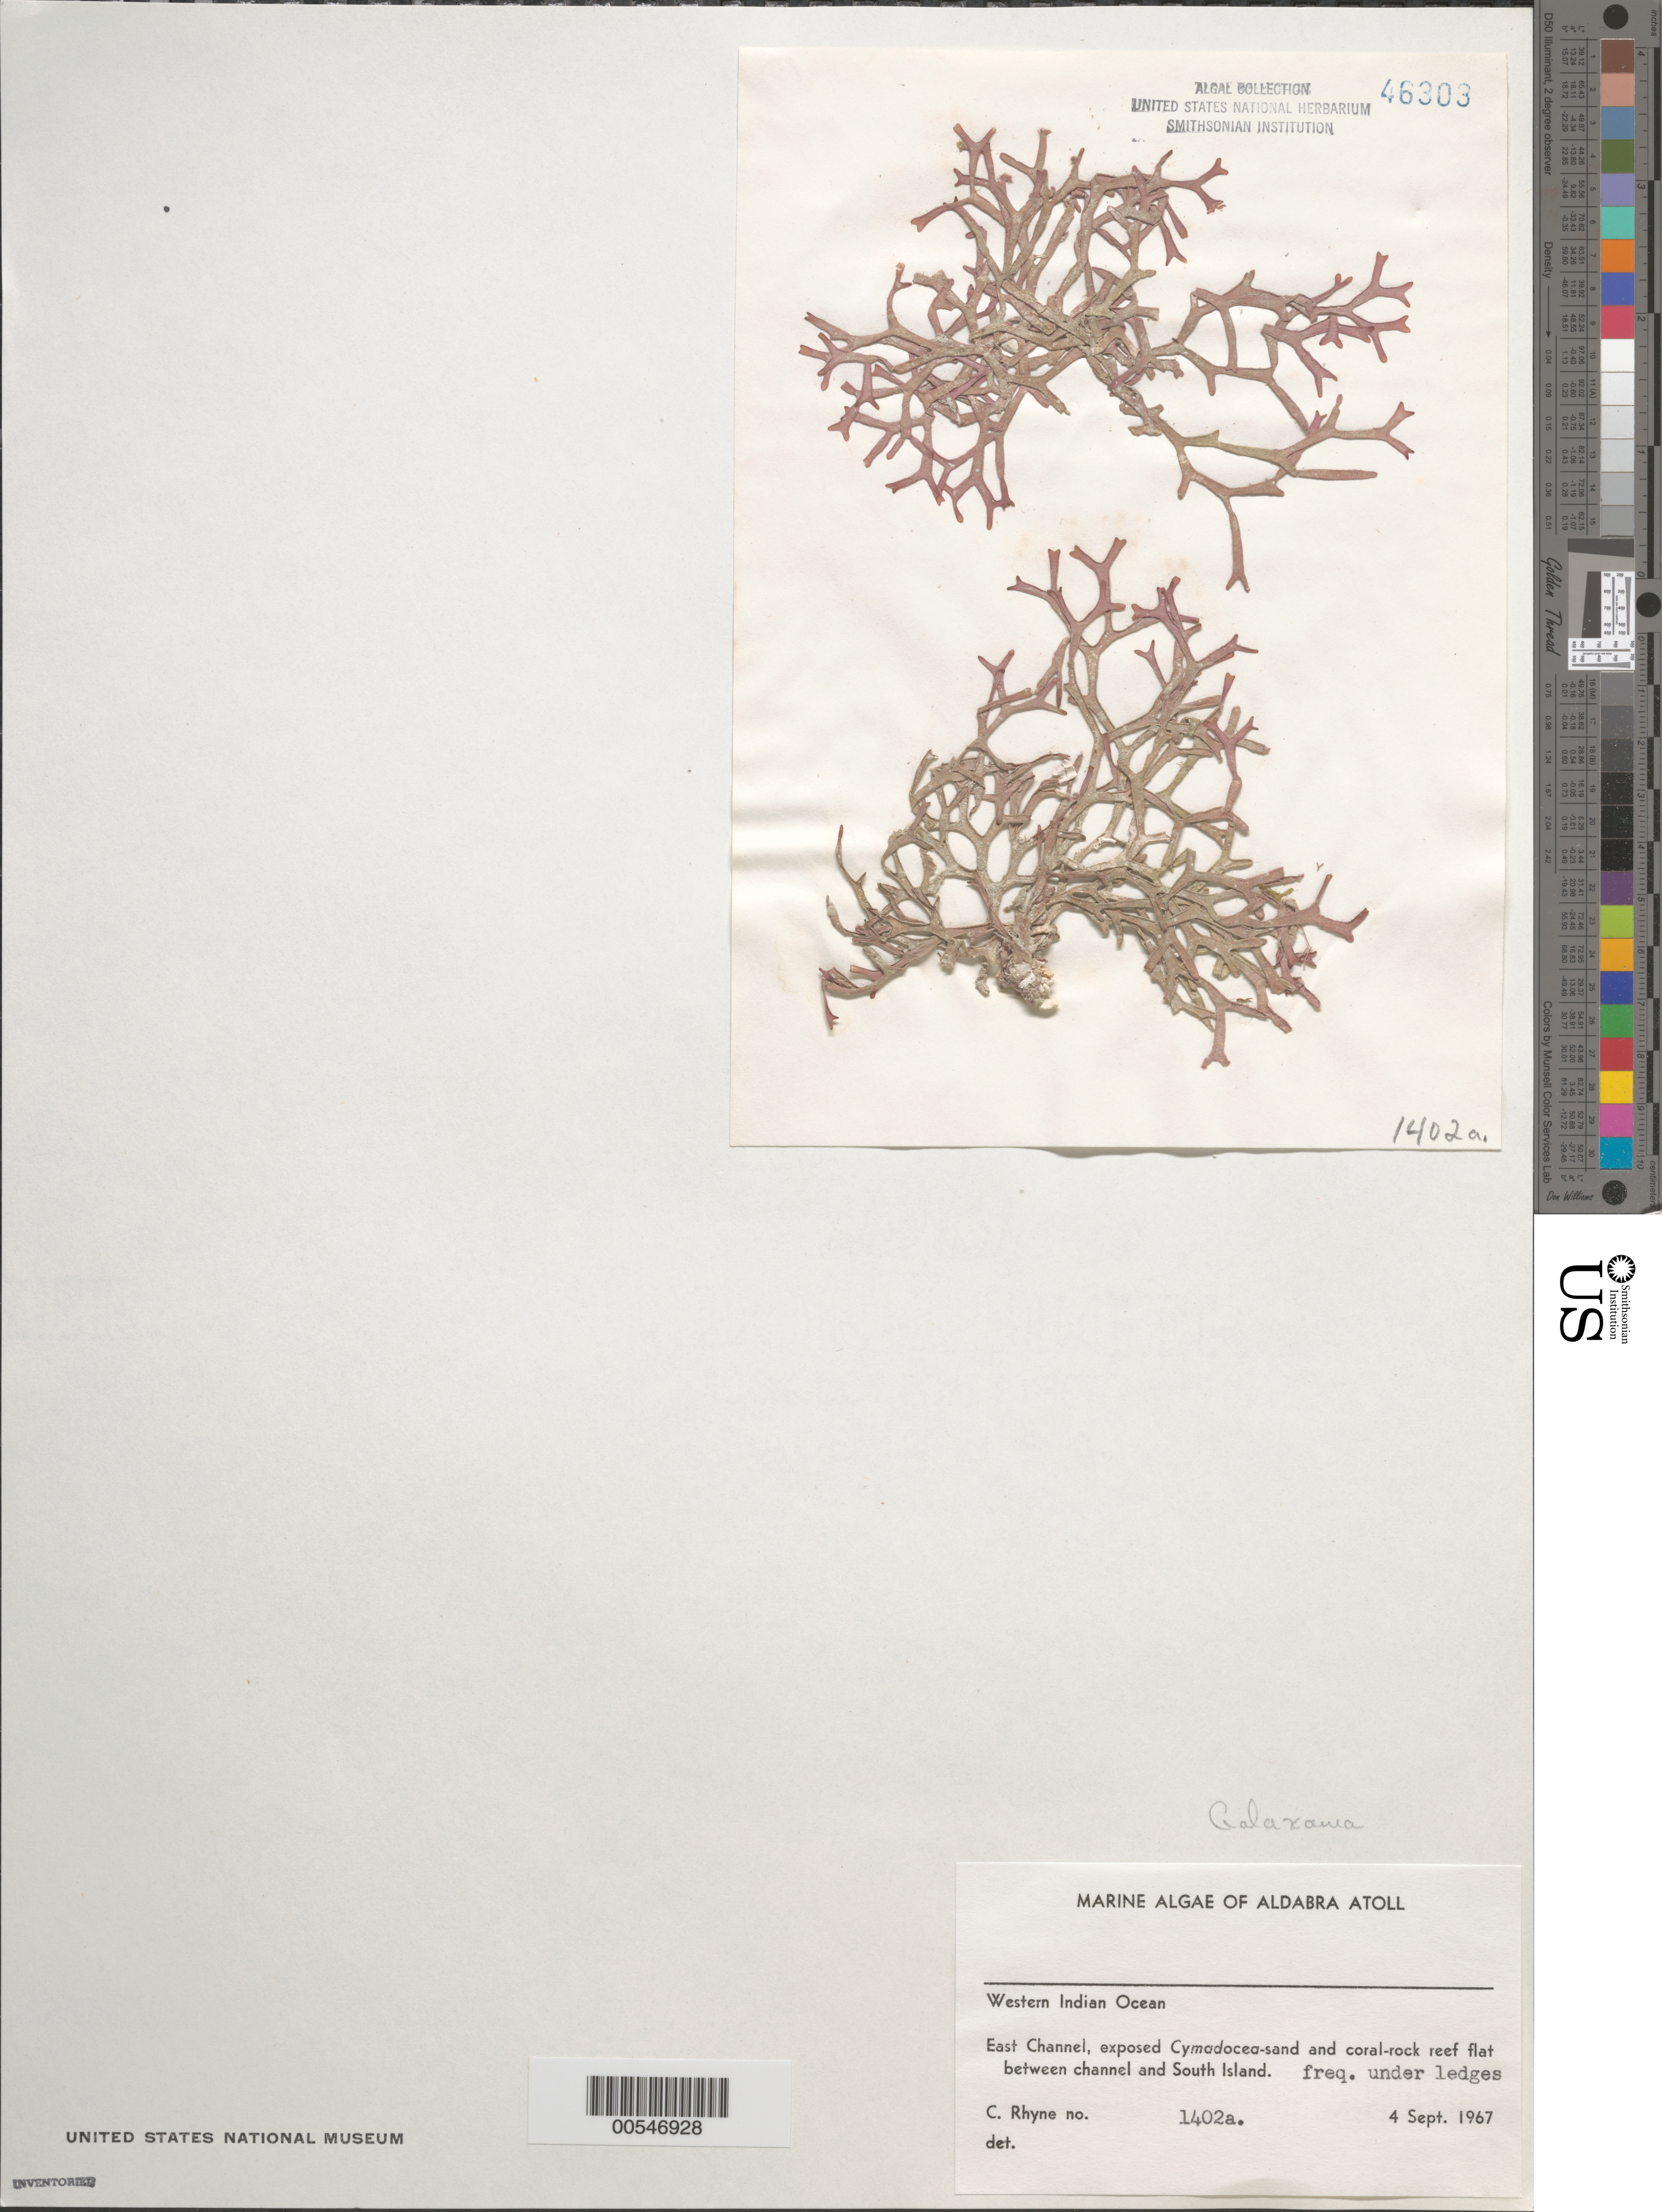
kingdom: Plantae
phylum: Rhodophyta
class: Florideophyceae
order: Nemaliales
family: Galaxauraceae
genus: Galaxaura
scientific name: Galaxaura sp.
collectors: C. Rhyne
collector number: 1402a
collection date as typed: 04 Sep 1967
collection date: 1967-09-04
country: Seychelles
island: Aldabra Atoll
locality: Between East Channel and South Island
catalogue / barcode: US 46303